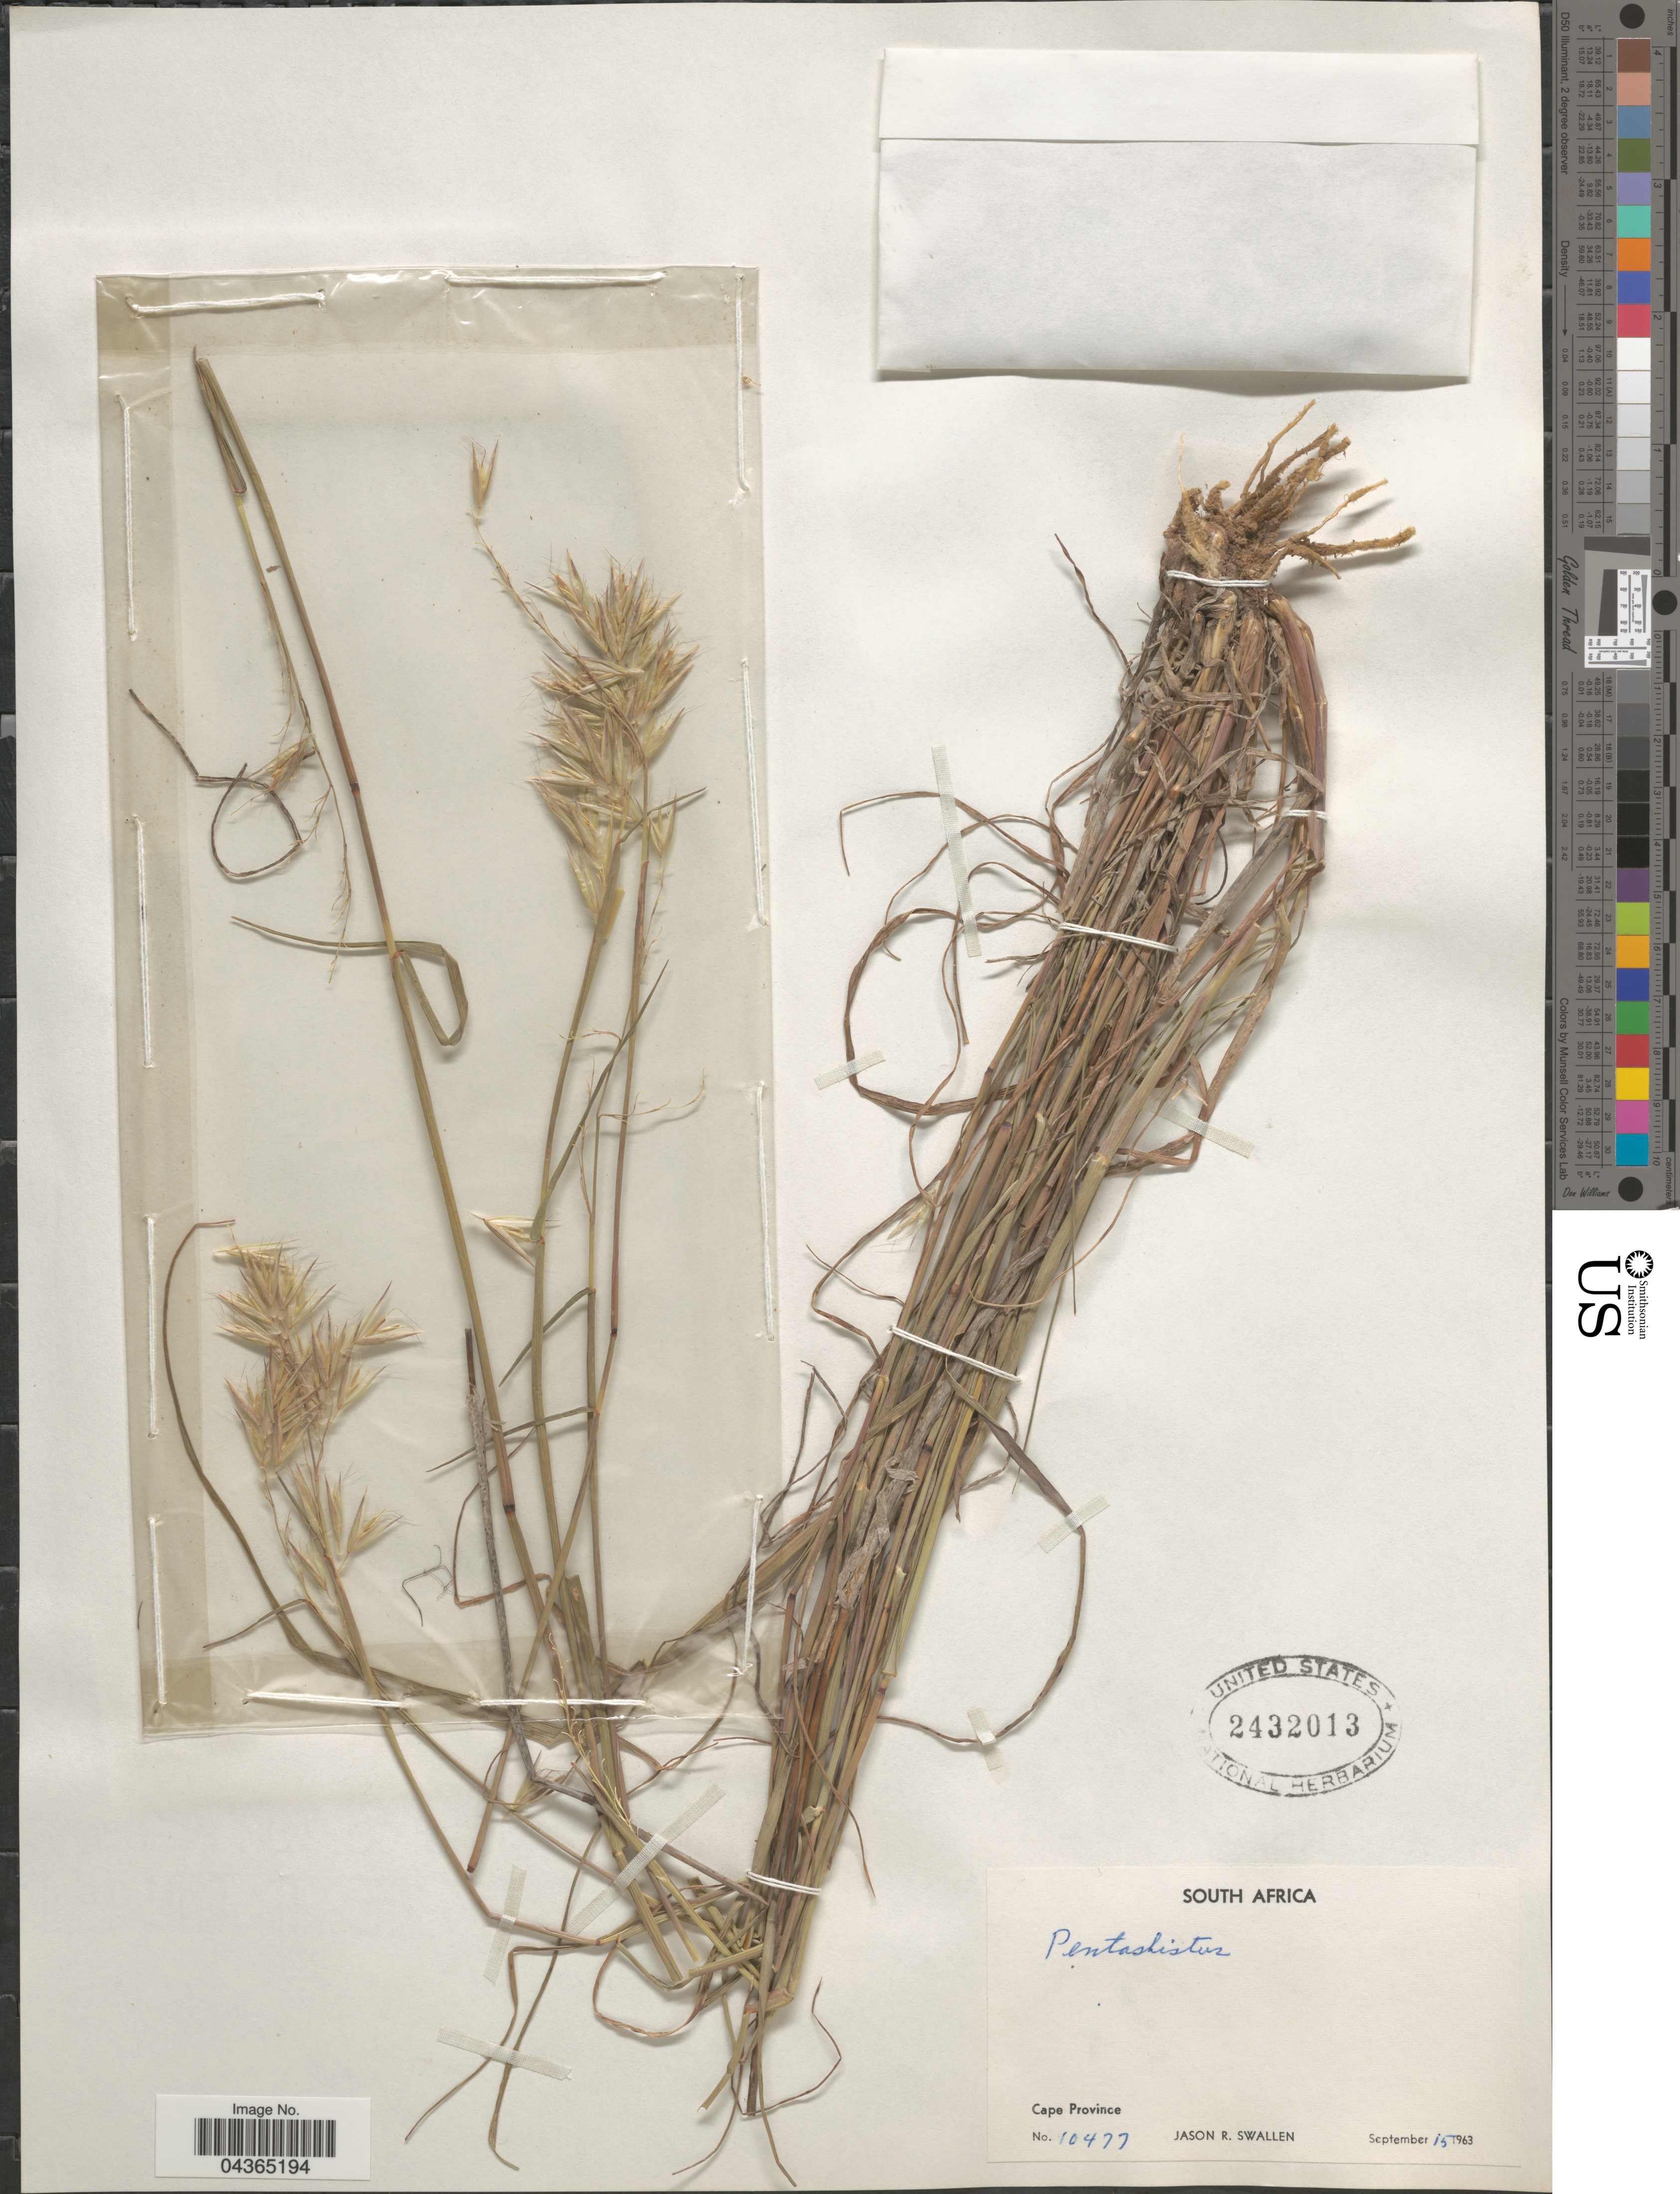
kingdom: Plantae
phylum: Tracheophyta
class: Liliopsida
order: Poales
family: Poaceae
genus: Pentameris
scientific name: Pentameris sp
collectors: J. R. Swallen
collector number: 10477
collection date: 1963-09-15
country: South Africa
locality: Cape Province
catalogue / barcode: US 2432013